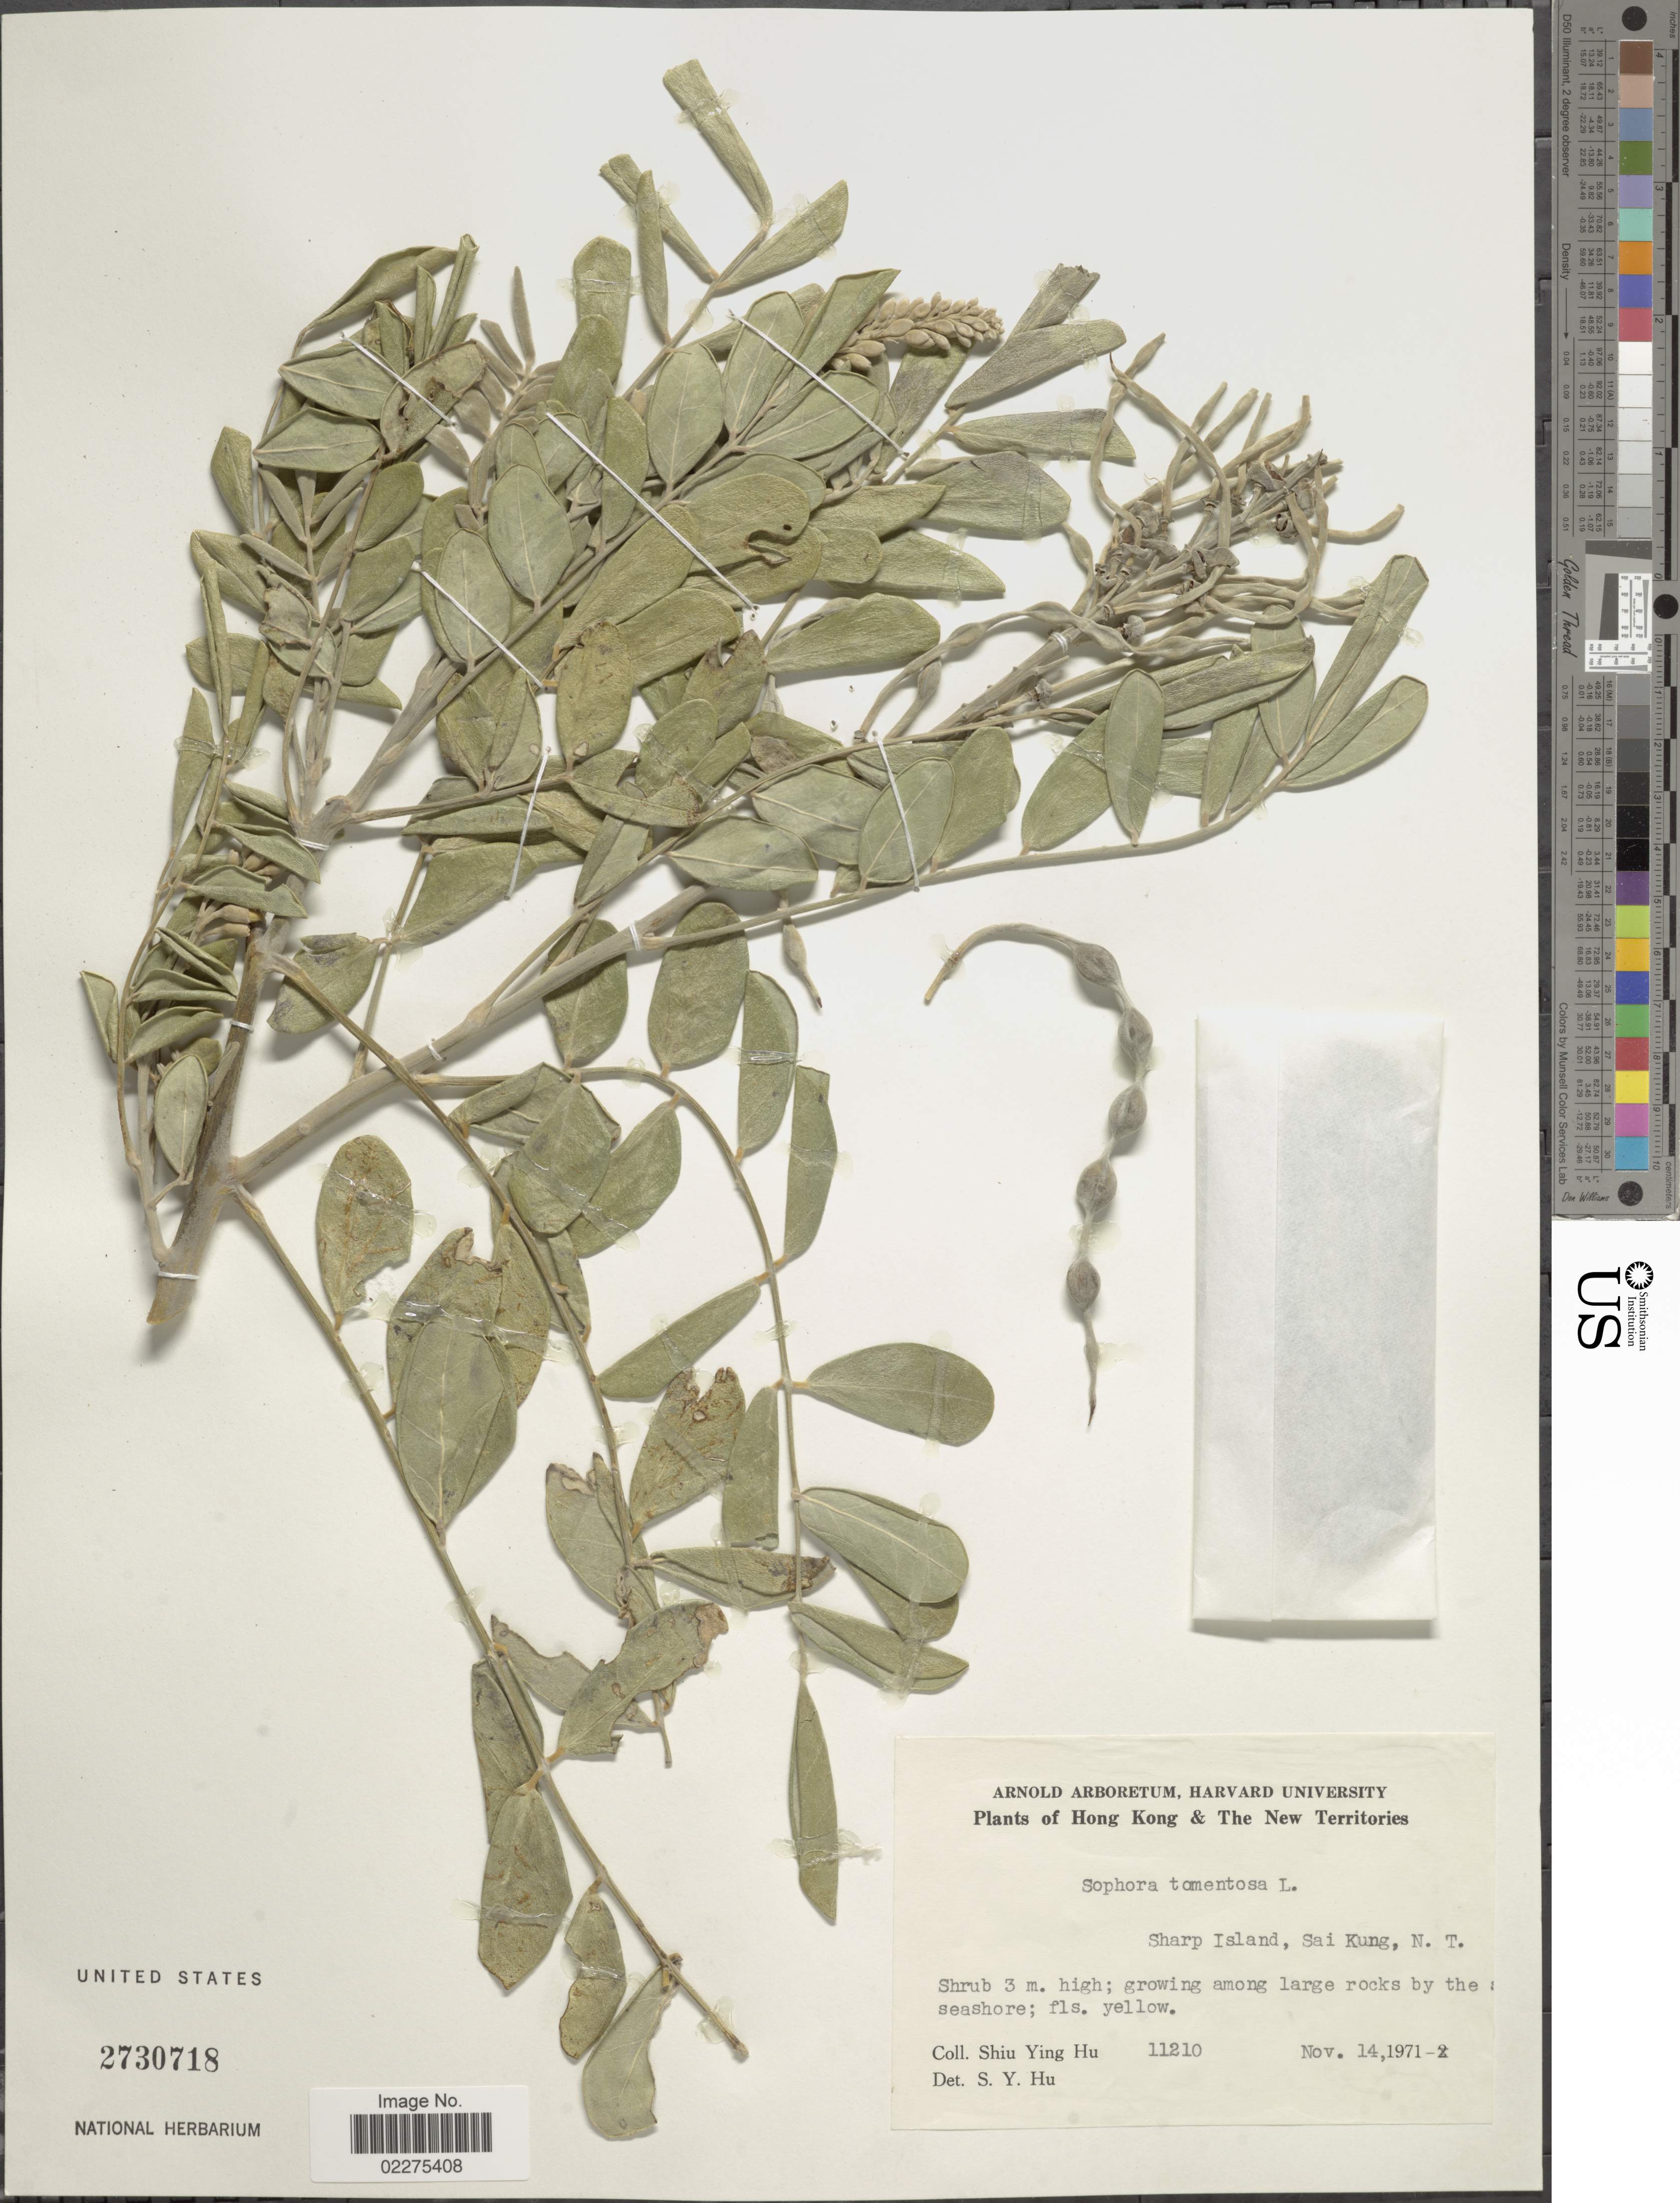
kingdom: Plantae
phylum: Tracheophyta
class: Magnoliopsida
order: Fabales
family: Fabaceae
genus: Sophora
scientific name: Sophora tomentosa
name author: L.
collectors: S. Y. Hu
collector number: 11210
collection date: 1971-11-14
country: China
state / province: Hong Kong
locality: Sharp Island, Sai Kung, New Territories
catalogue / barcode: US 2730718